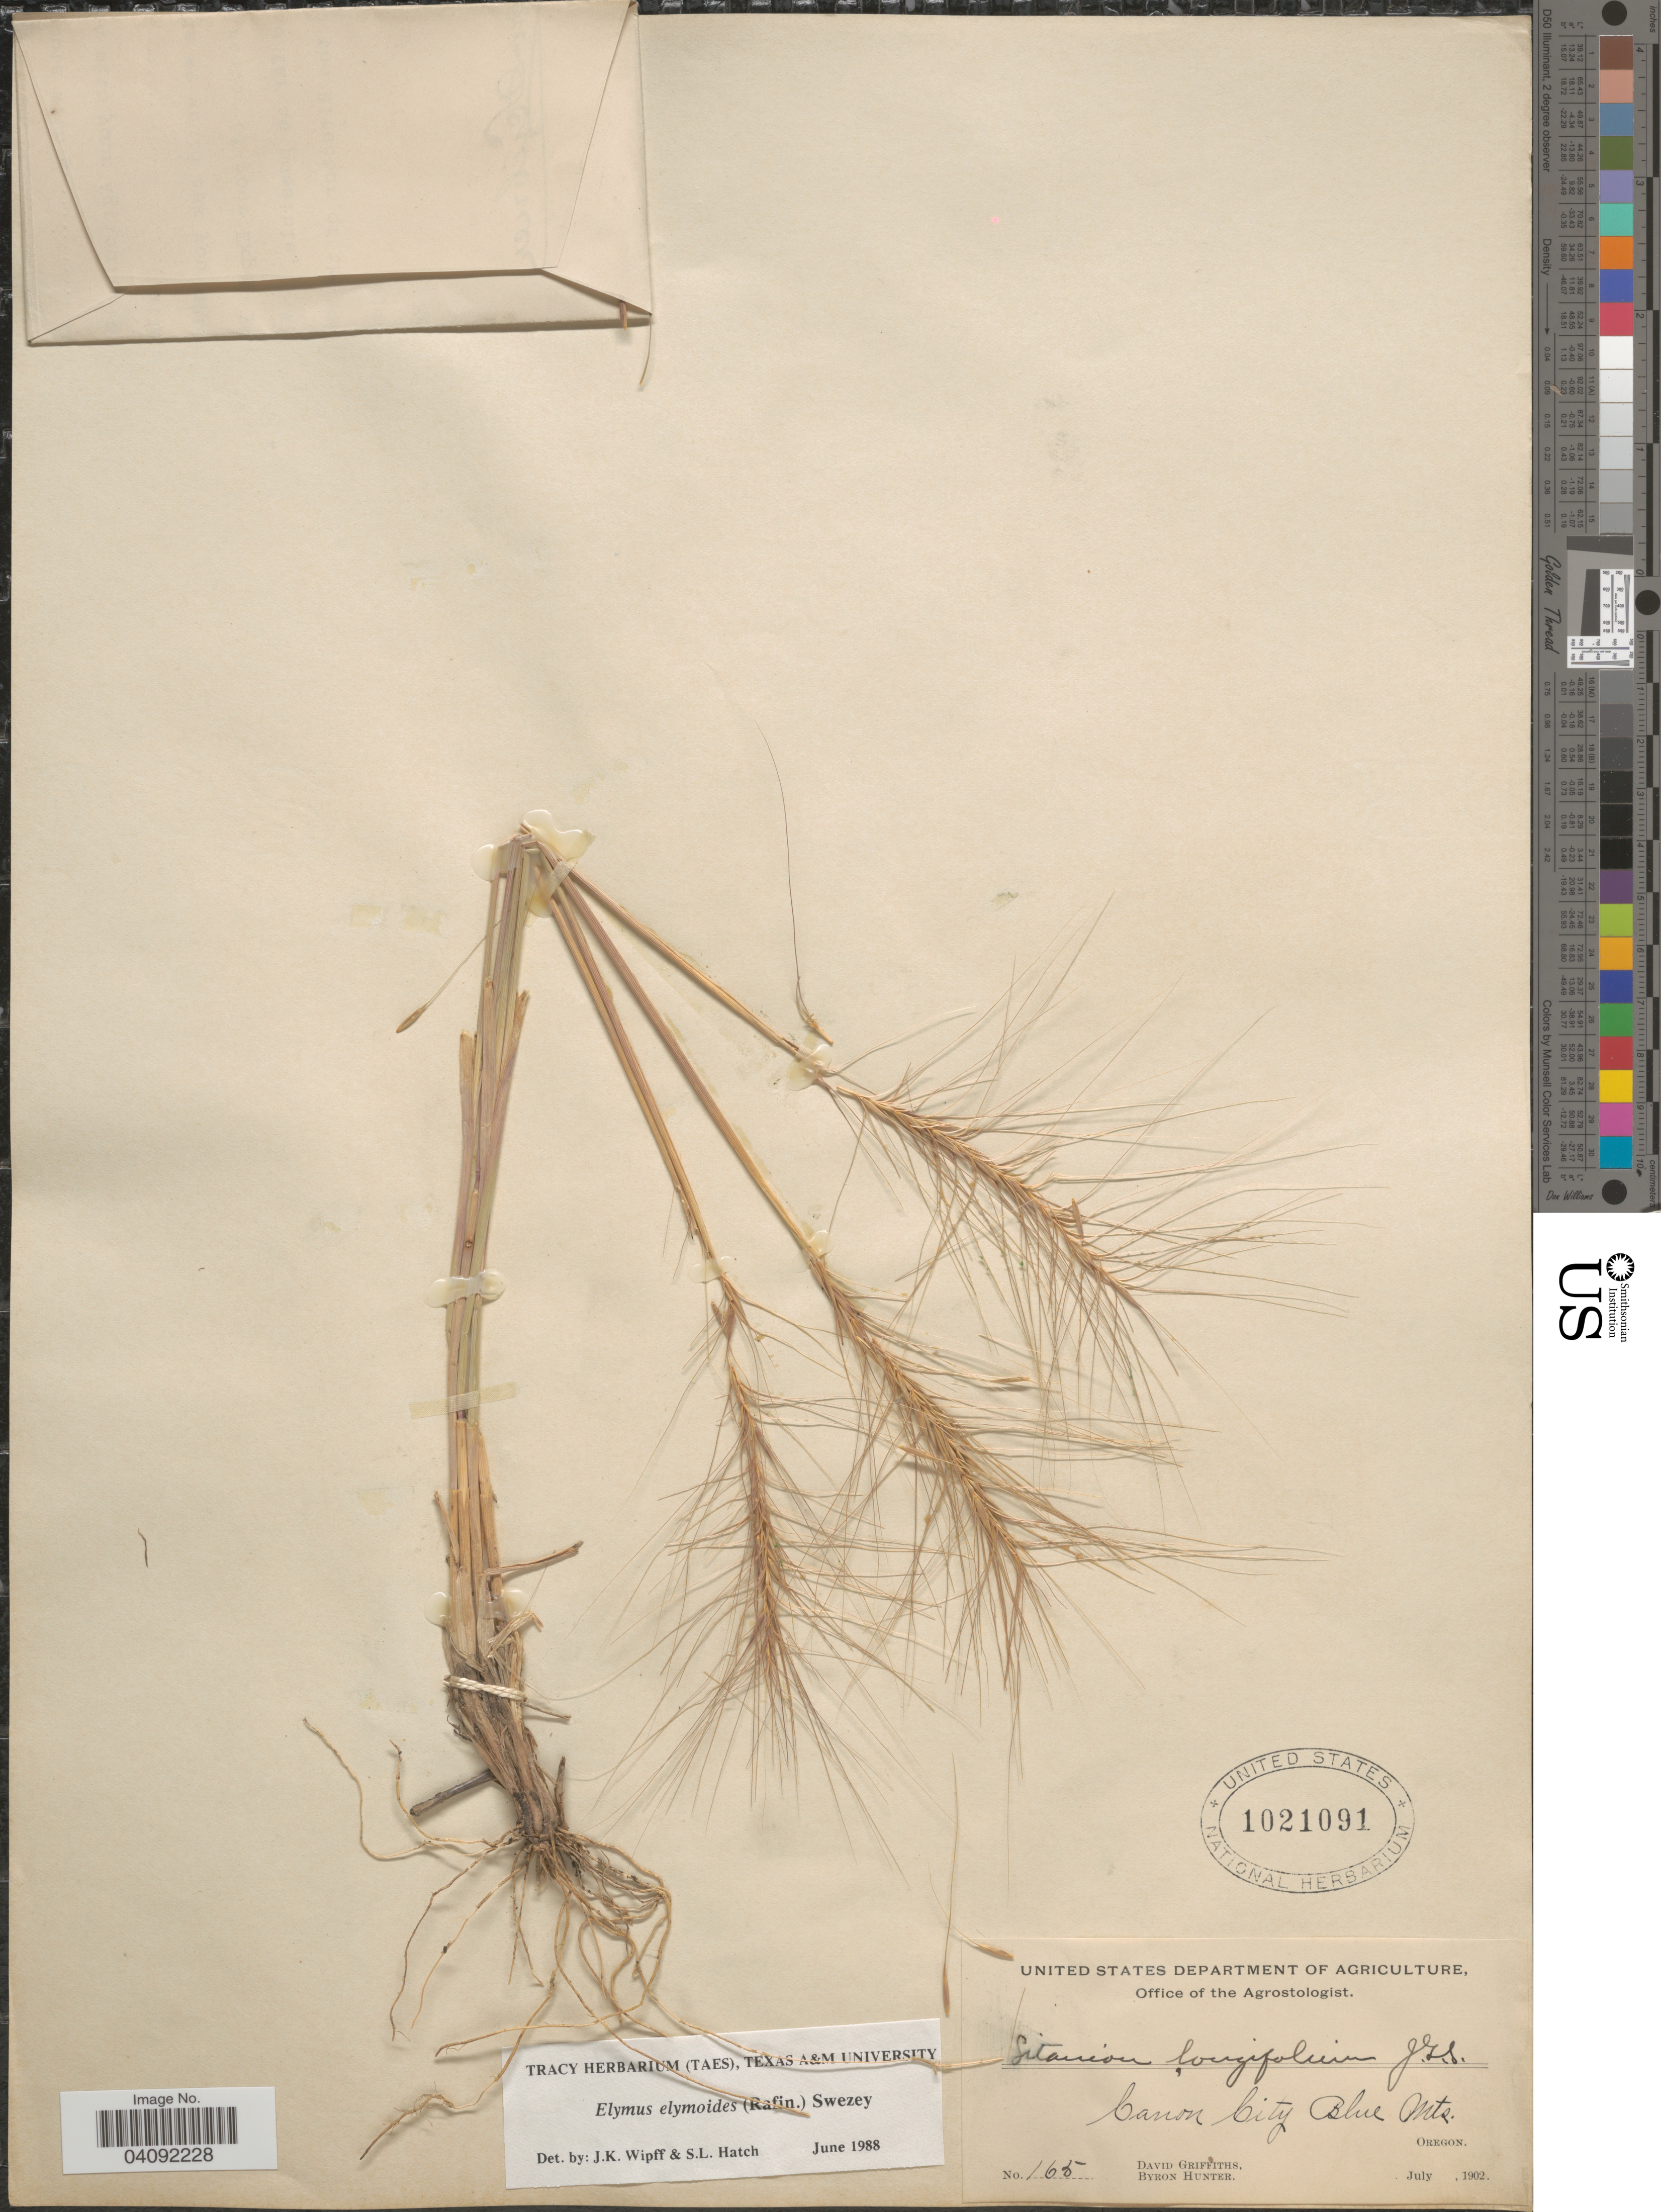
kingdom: Plantae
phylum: Tracheophyta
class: Liliopsida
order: Poales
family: Poaceae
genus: Elymus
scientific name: Elymus elymoides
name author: (Raf.) Swezey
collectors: D. Griffiths & B. Hunter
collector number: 165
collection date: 1902-07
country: United States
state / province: Oregon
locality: Canon City Blue Mts.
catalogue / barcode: US 1021091